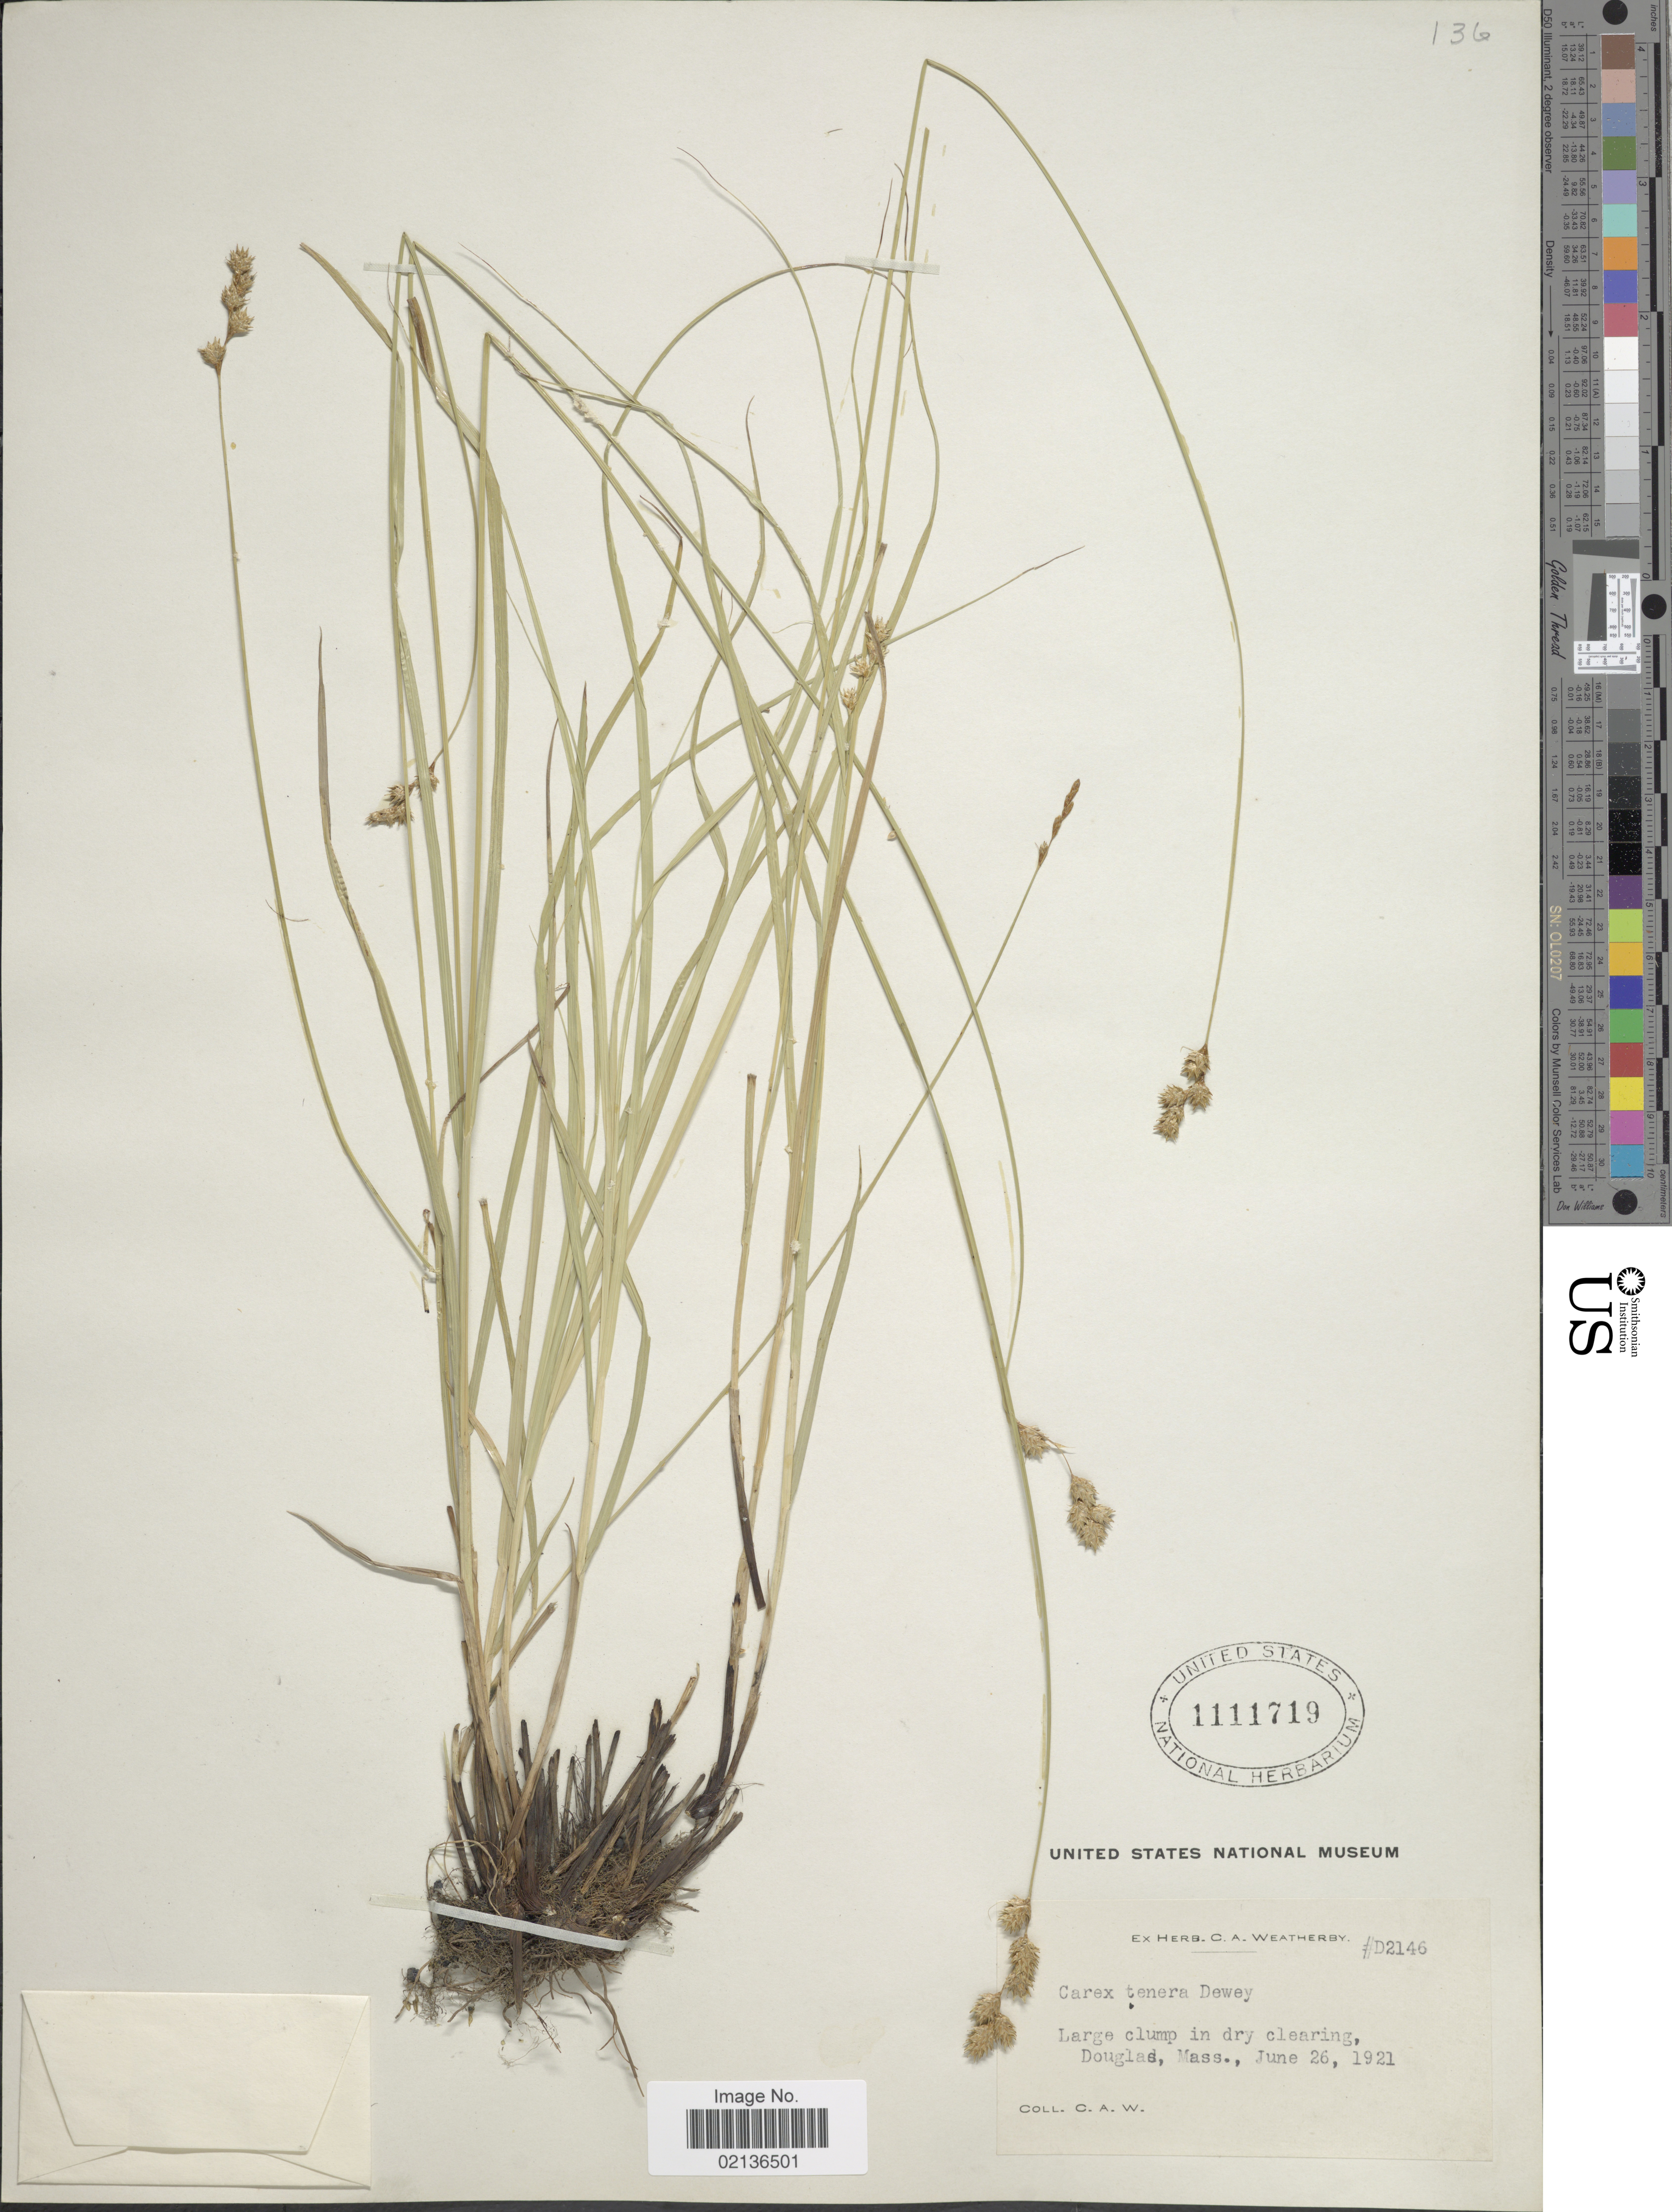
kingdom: Plantae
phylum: Tracheophyta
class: Liliopsida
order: Poales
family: Cyperaceae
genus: Carex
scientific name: Carex tenera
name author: Dewey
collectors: C. A. Weatherby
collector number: D2146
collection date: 1921-06-26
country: United States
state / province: Massachusetts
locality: Douglas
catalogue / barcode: US 1111719